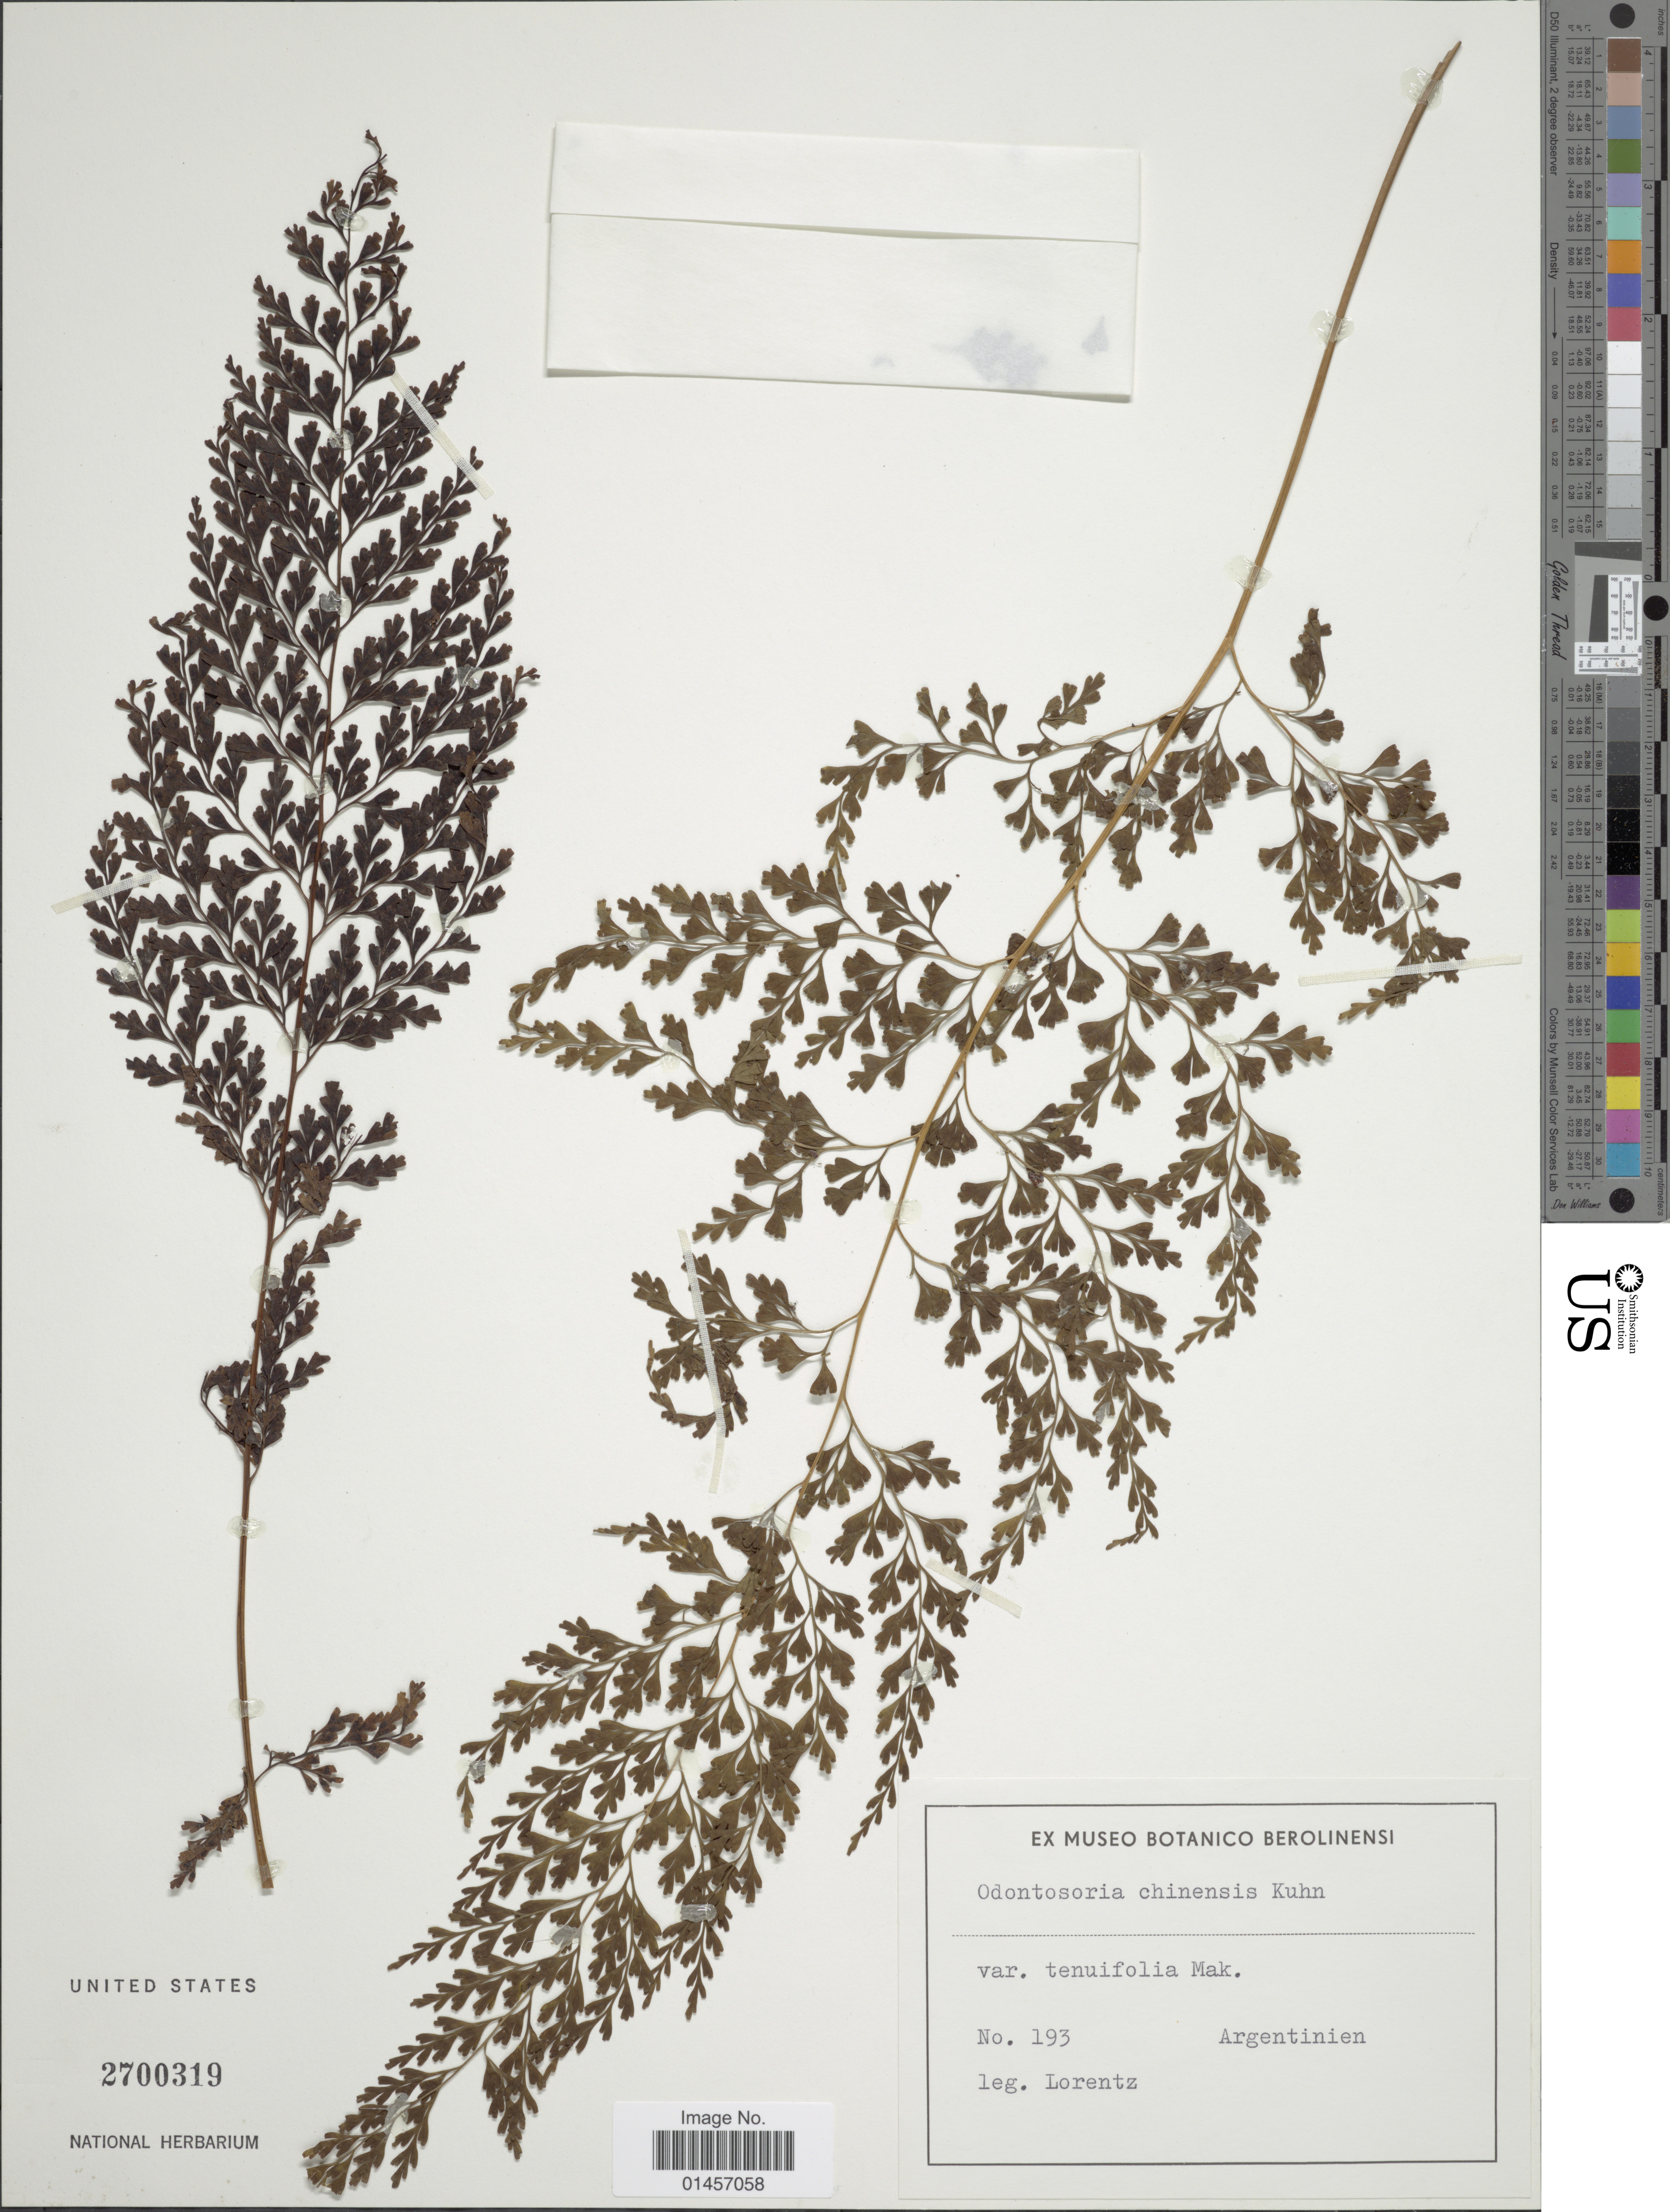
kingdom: Plantae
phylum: Tracheophyta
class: Polypodiopsida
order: Polypodiales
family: Lindsaeaceae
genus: Sphenomeris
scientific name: Sphenomeris chinensis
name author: (L.) Maxon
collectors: -. Lorentz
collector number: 193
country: Argentina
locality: Argentinien.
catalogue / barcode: US 2700319